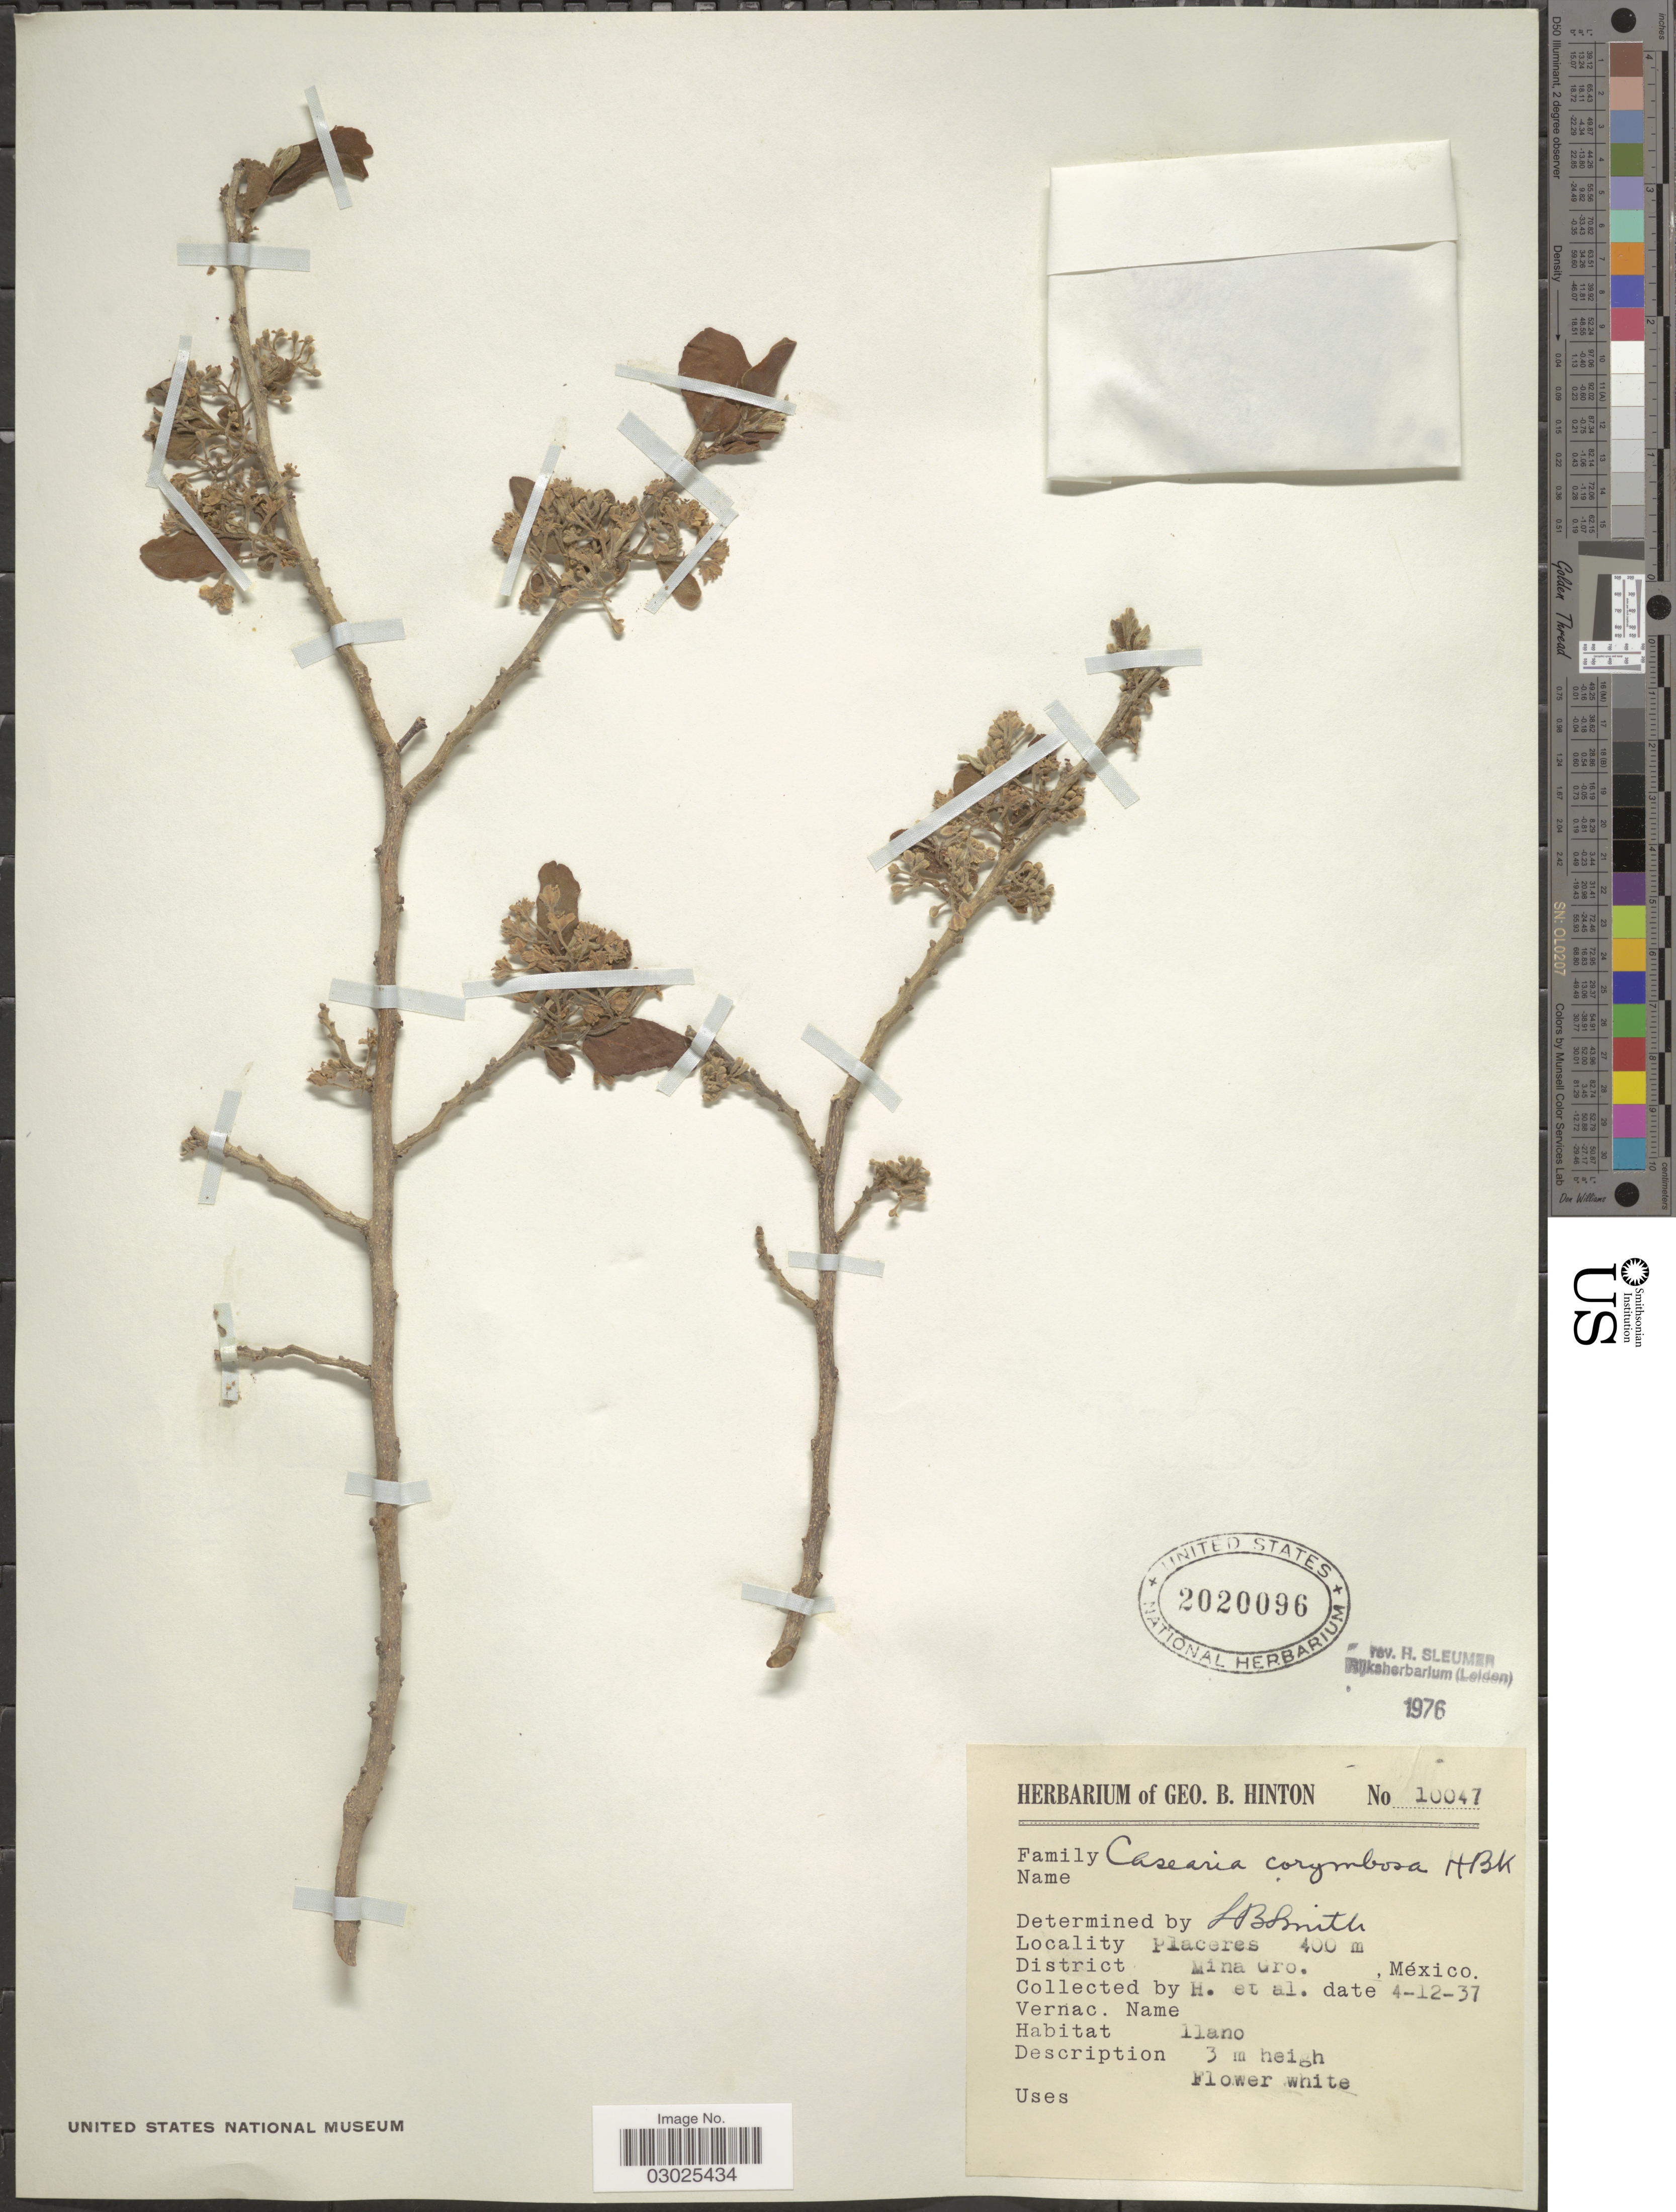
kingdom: Plantae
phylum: Tracheophyta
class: Magnoliopsida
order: Malpighiales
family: Salicaceae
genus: Casearia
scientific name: Casearia corymbosa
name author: Kunth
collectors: G. B. Hinton & et al.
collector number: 10047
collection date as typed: Transcribed d/m/y: 4/12/37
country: Mexico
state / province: Guerrero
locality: Placeres. District Mina.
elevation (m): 400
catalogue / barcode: US 2020096